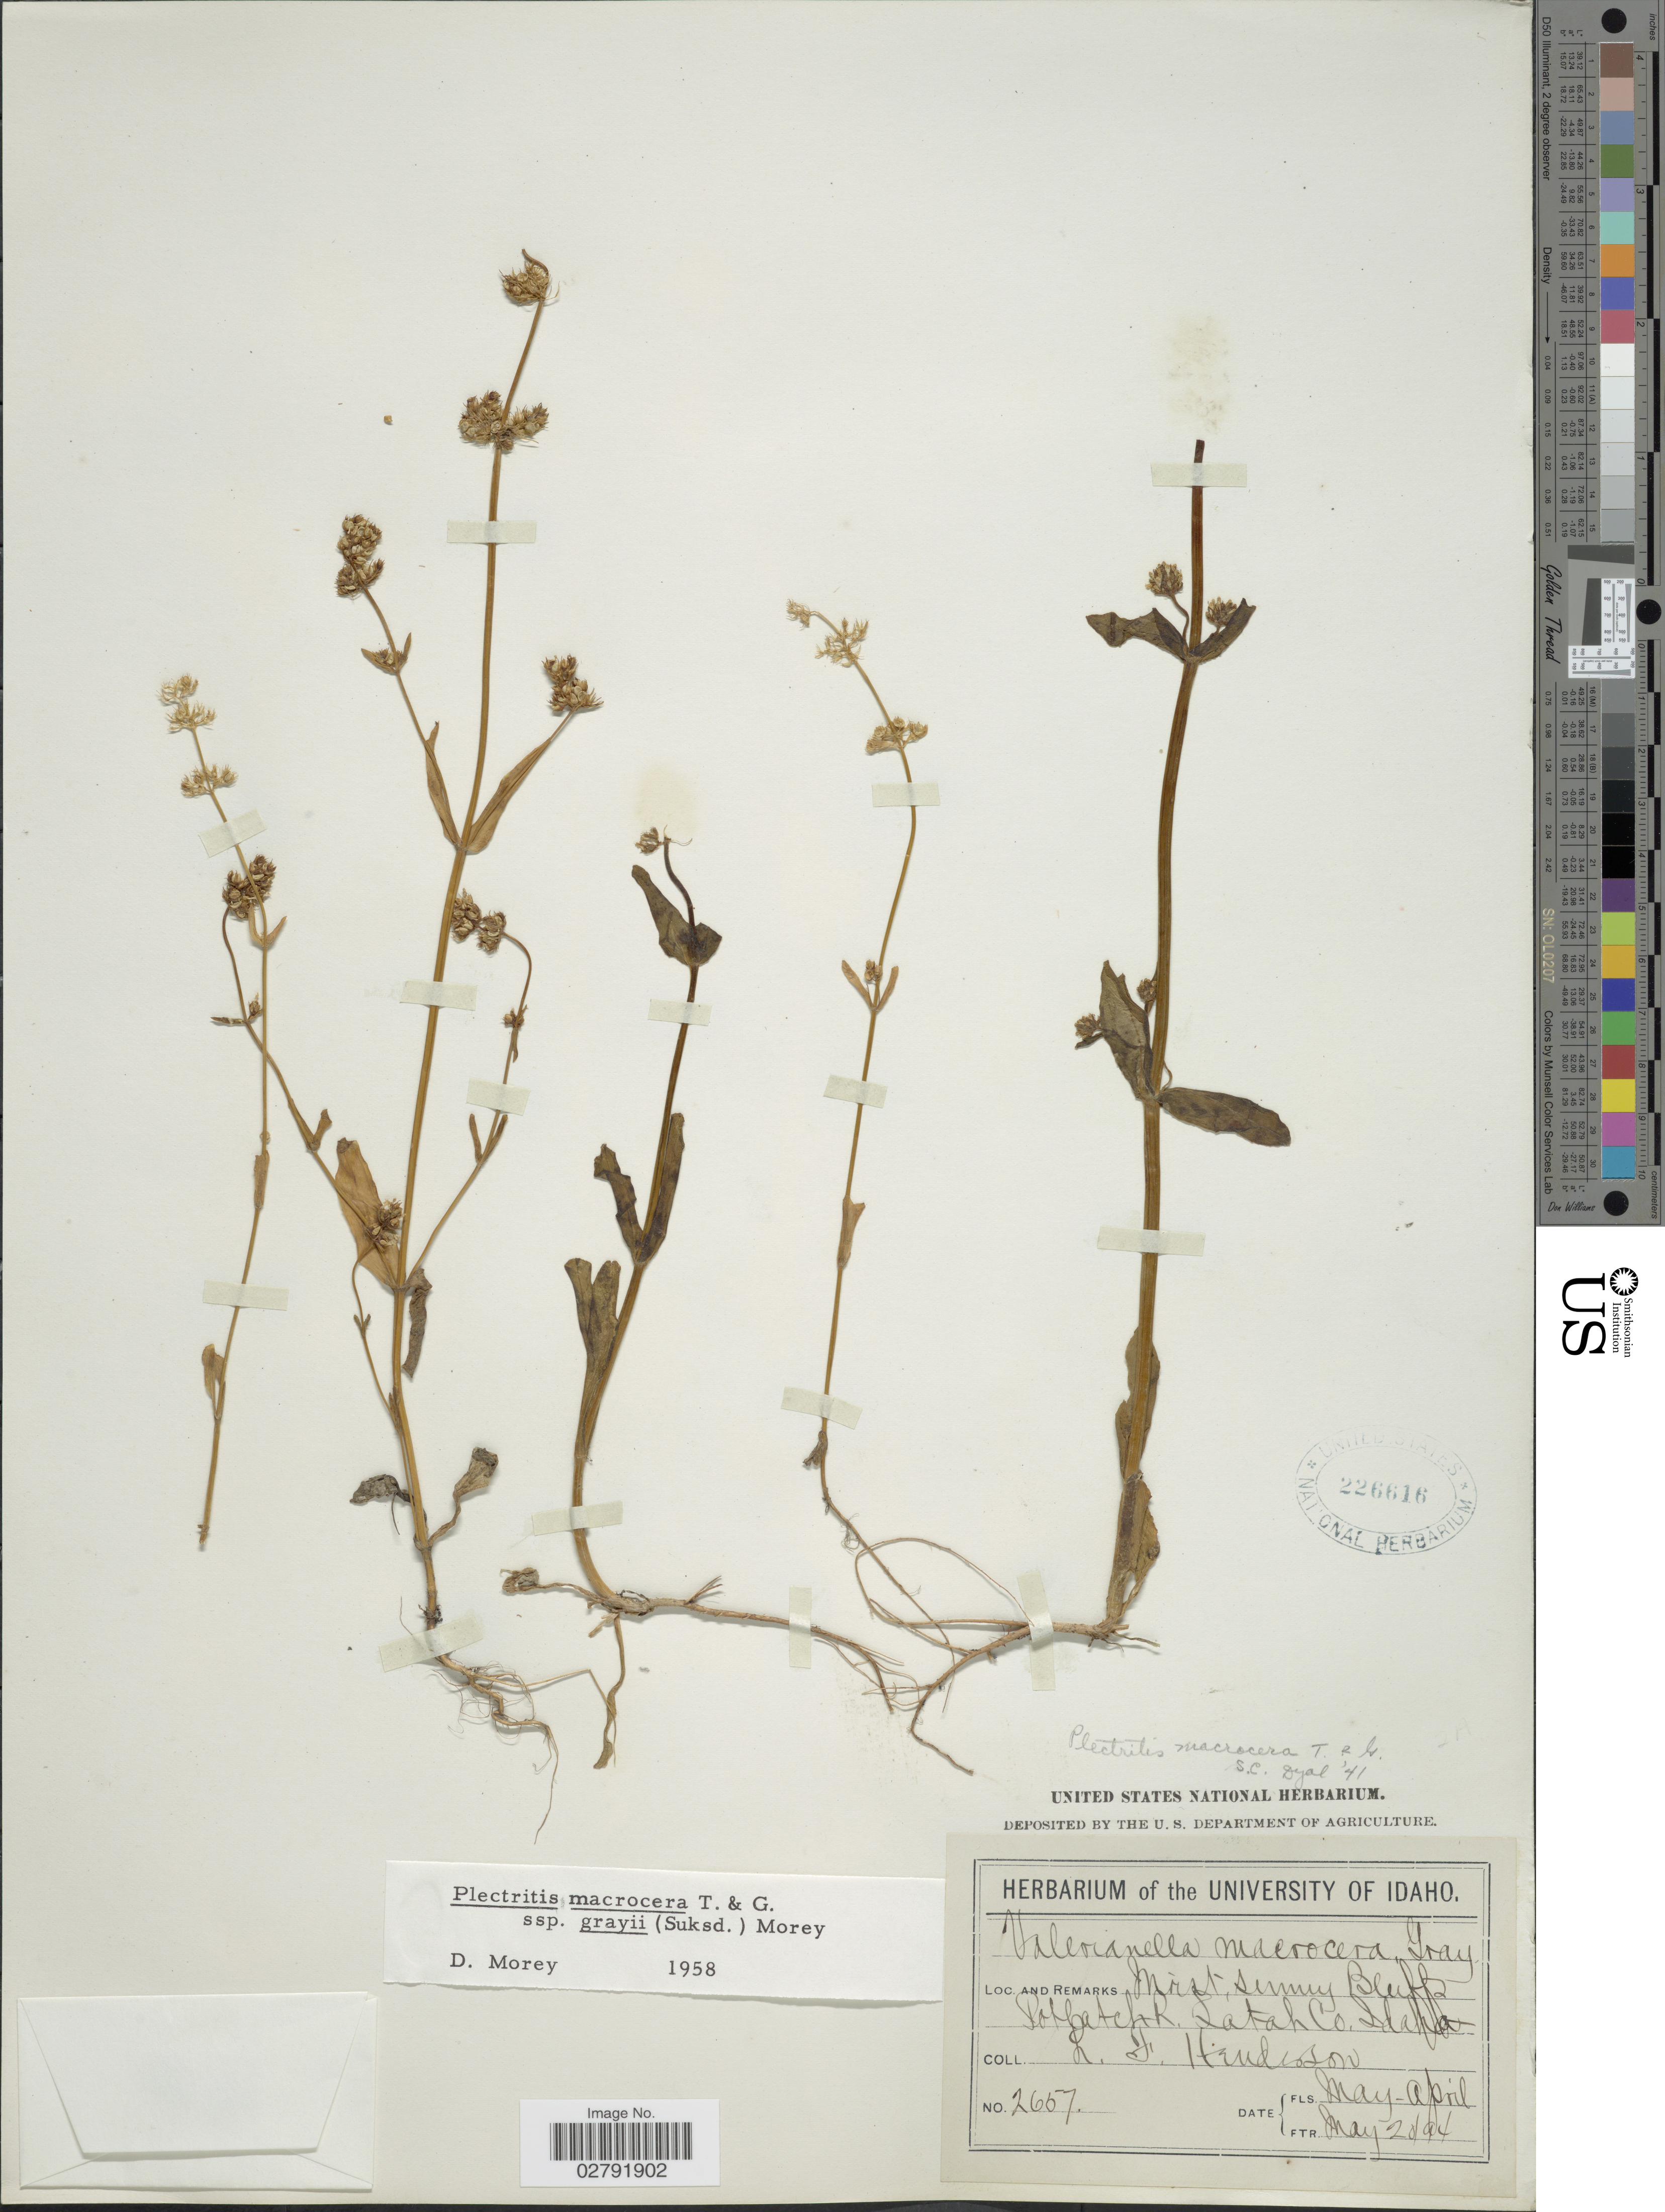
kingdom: Plantae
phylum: Tracheophyta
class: Magnoliopsida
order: Dipsacales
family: Caprifoliaceae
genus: Plectritis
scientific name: Plectritis macrocera subsp. grayi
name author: (Suksd.) Morey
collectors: L. Henderson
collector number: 2657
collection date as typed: Transcribed d/m/y: 20/5/94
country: United States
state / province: Idaho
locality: Potlatch R. Latah Co.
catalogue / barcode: US 226616